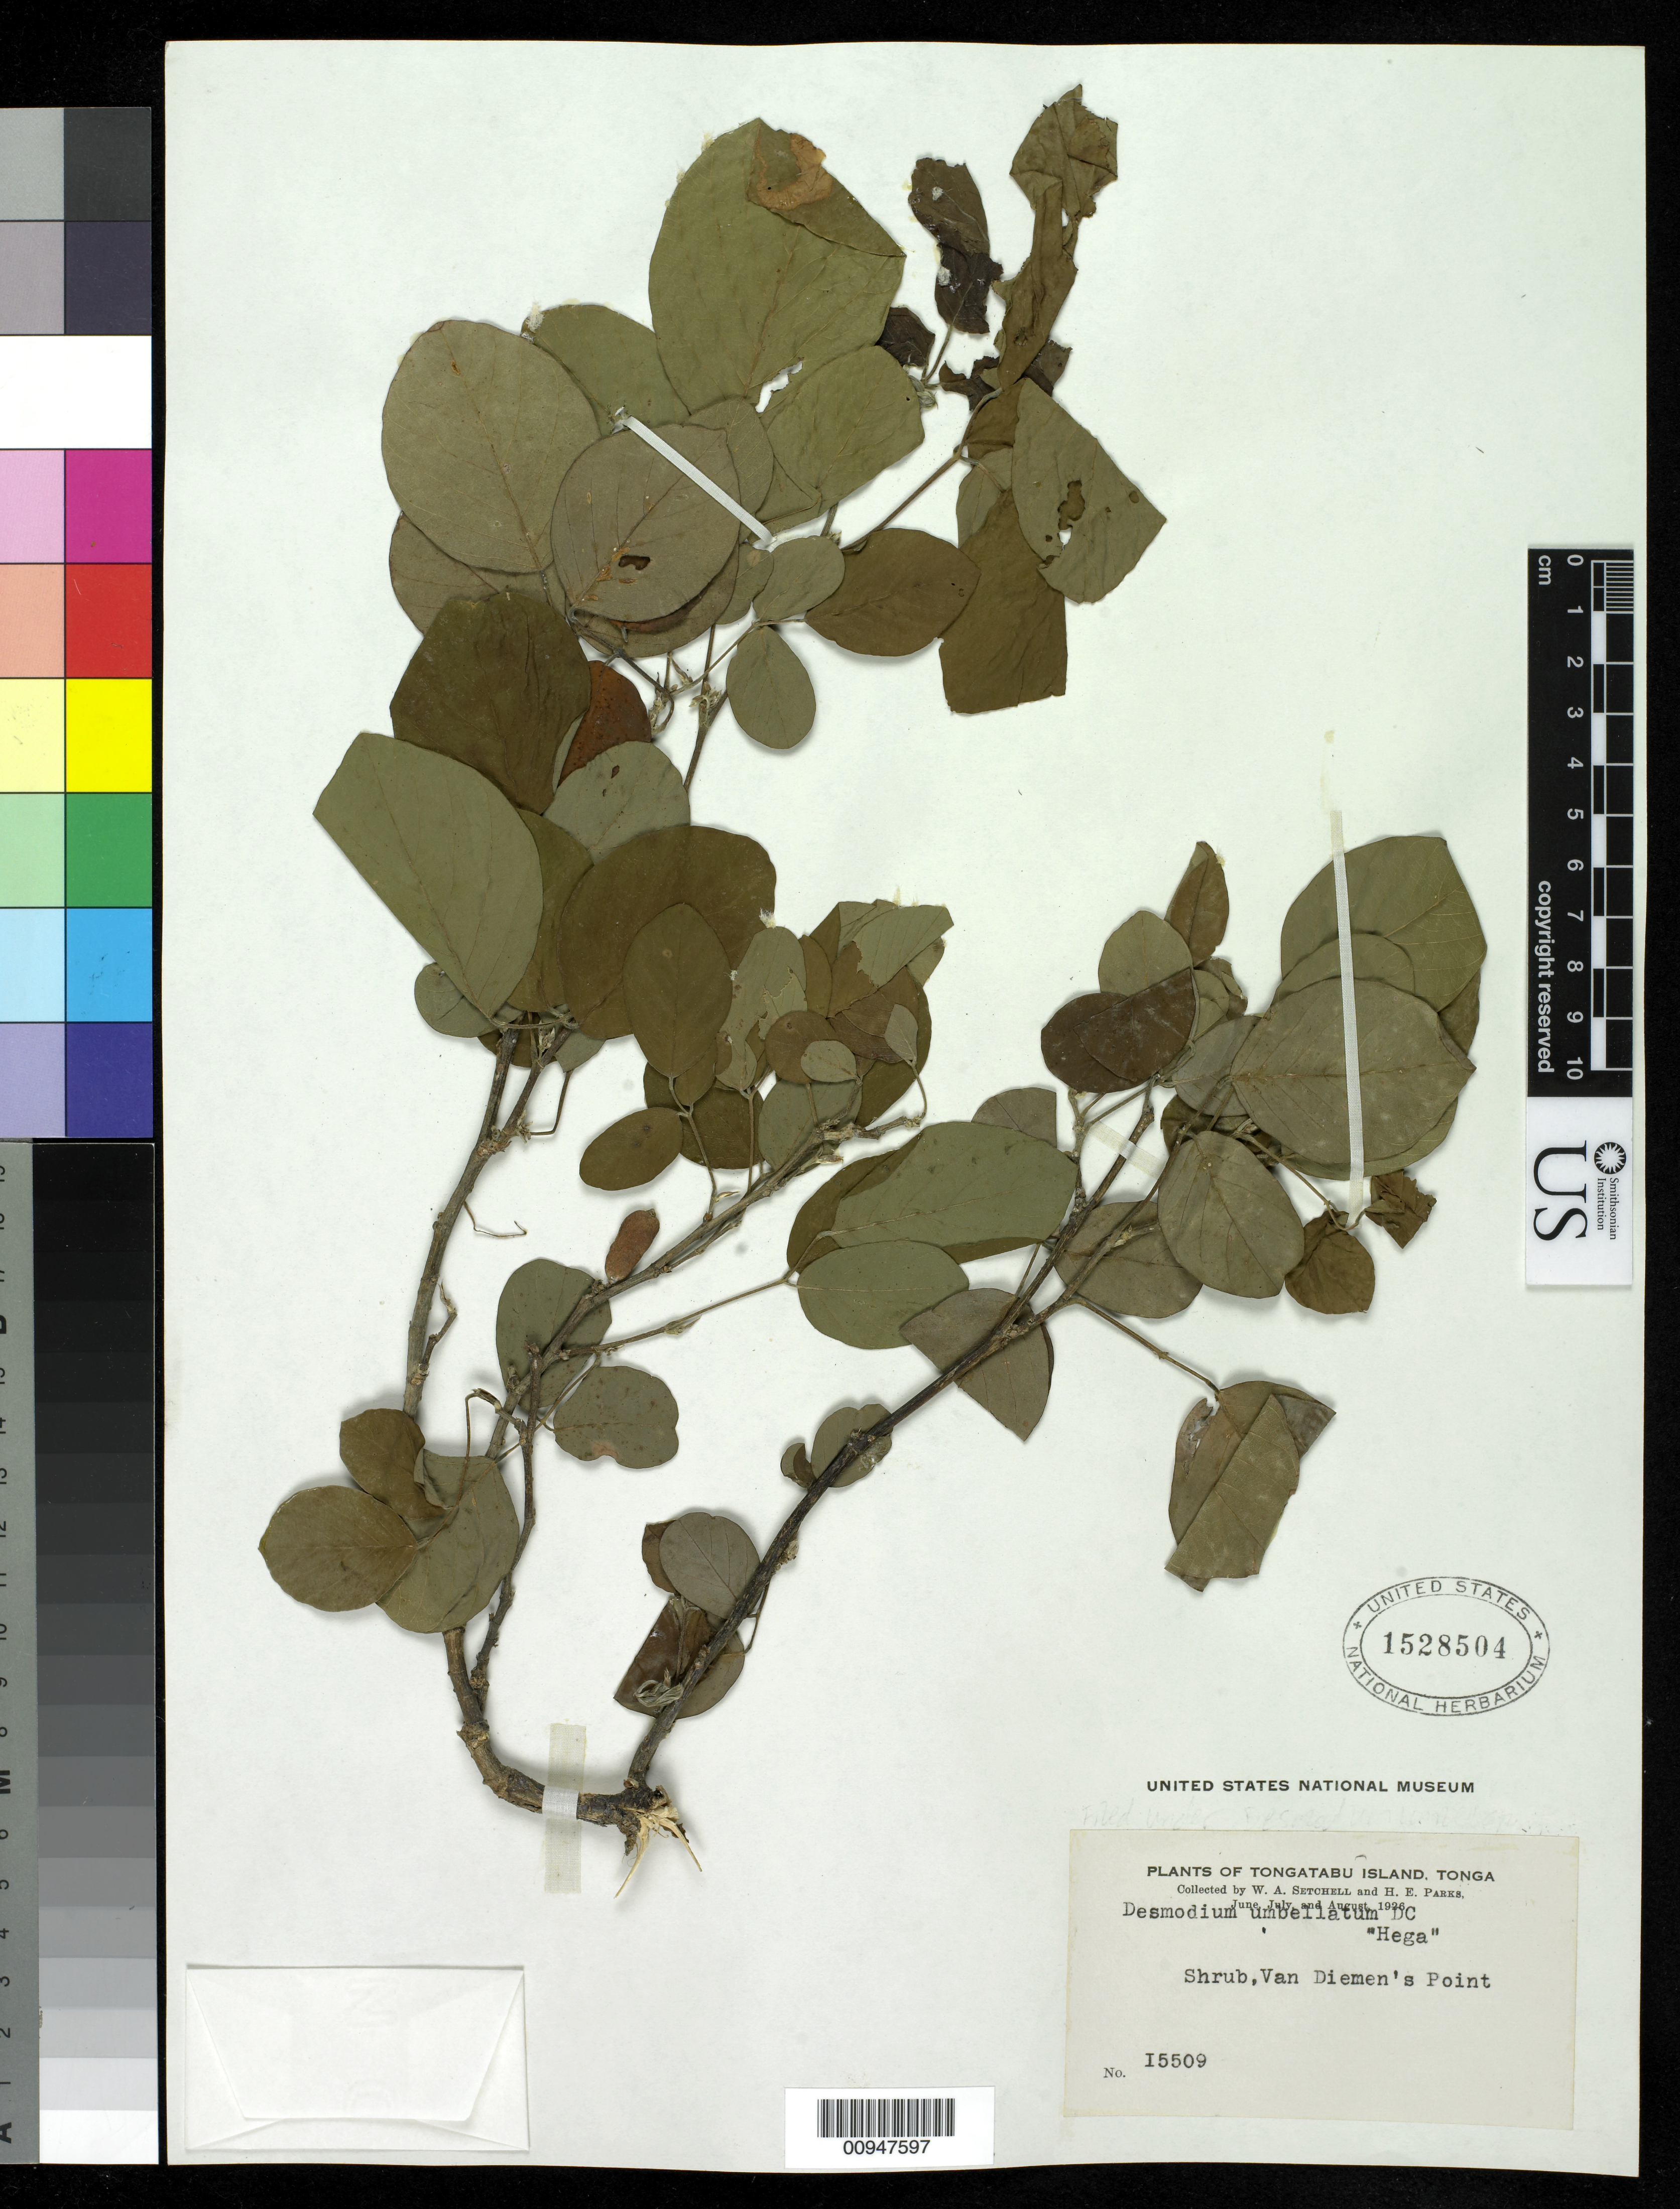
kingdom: Plantae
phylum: Tracheophyta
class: Magnoliopsida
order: Fabales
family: Fabaceae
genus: Dendrolobium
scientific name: Dendrolobium umbellatum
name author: (L.) Benth.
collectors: W. Setchell & H. E. Parks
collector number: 15509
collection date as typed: Jun 1926 to Aug 1926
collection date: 1926-06/1926-08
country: Tonga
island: Tongatapu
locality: Tongatub Island Tonga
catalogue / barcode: US 1528504